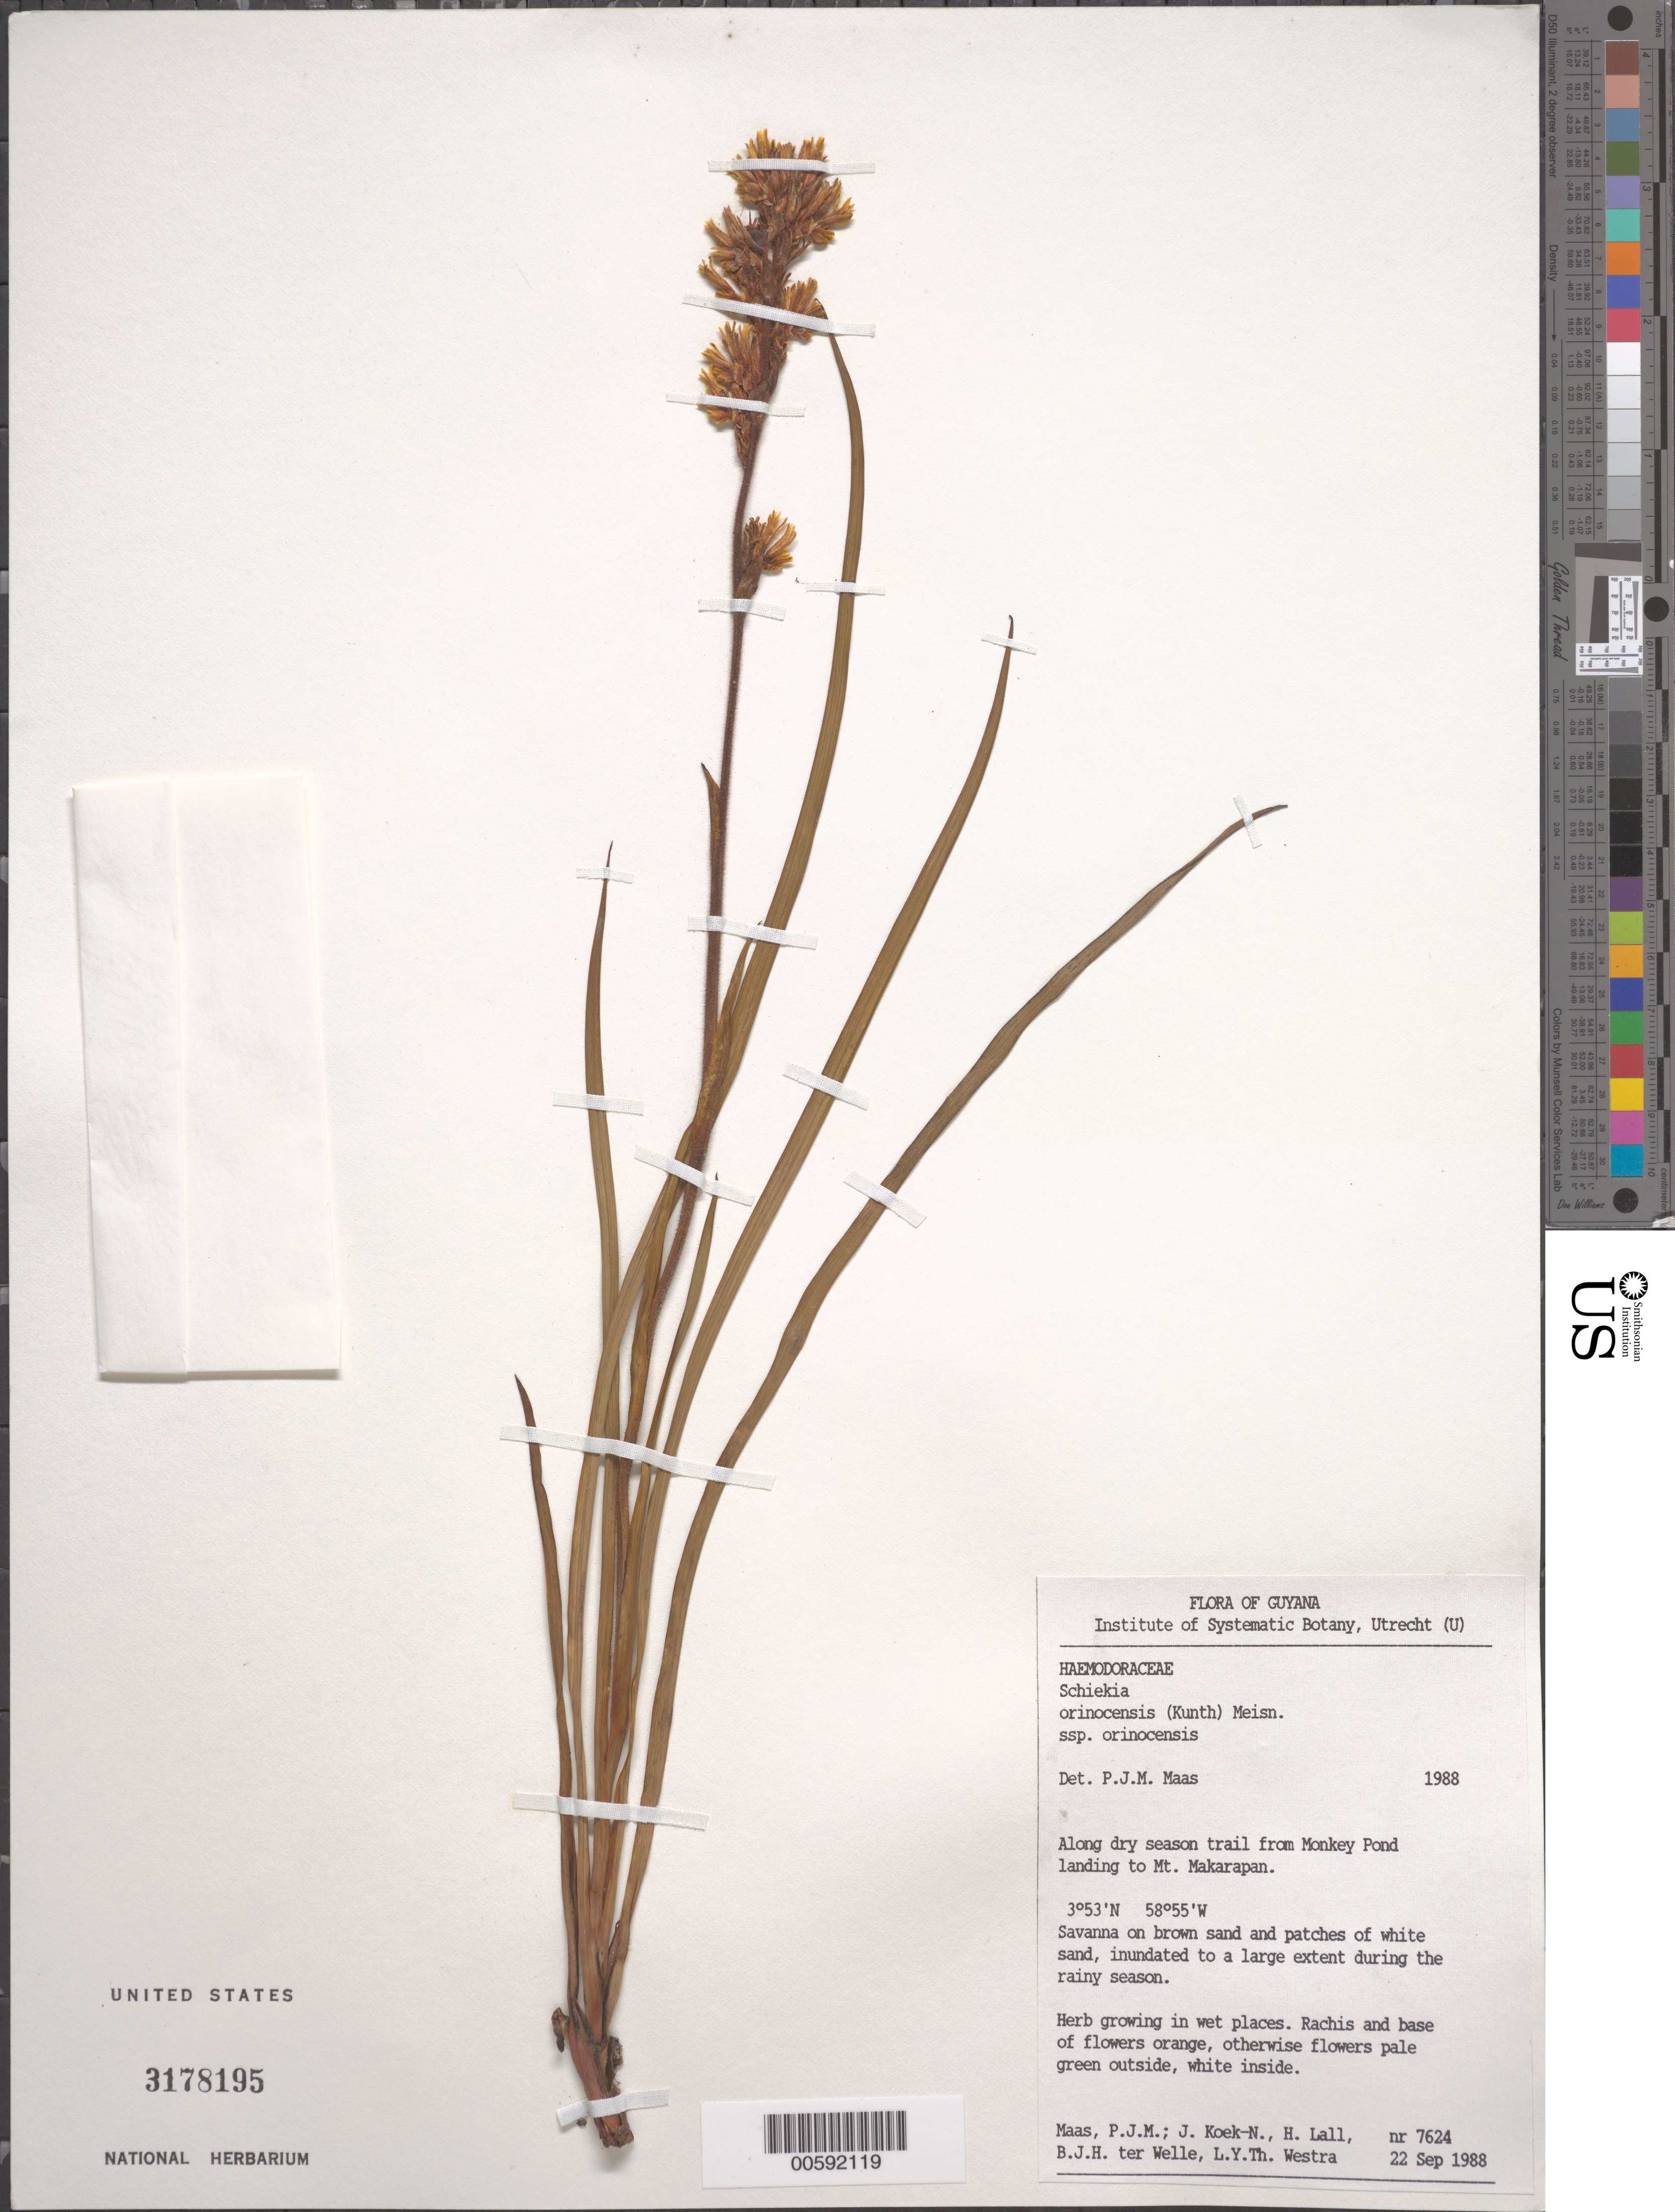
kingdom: Plantae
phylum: Tracheophyta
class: Liliopsida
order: Commelinales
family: Haemodoraceae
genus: Schiekia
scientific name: Schiekia orinocensis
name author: (Kunth) Meisn.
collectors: P. Maas, J. Koek-Noorman, H. Lall, B. Welle & L. Y. T. Westra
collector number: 7624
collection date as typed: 22 Sep 1988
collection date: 1988-09-22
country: Guyana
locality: From Monkey Pond landing to Mt. Makarapan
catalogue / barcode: US 3178195